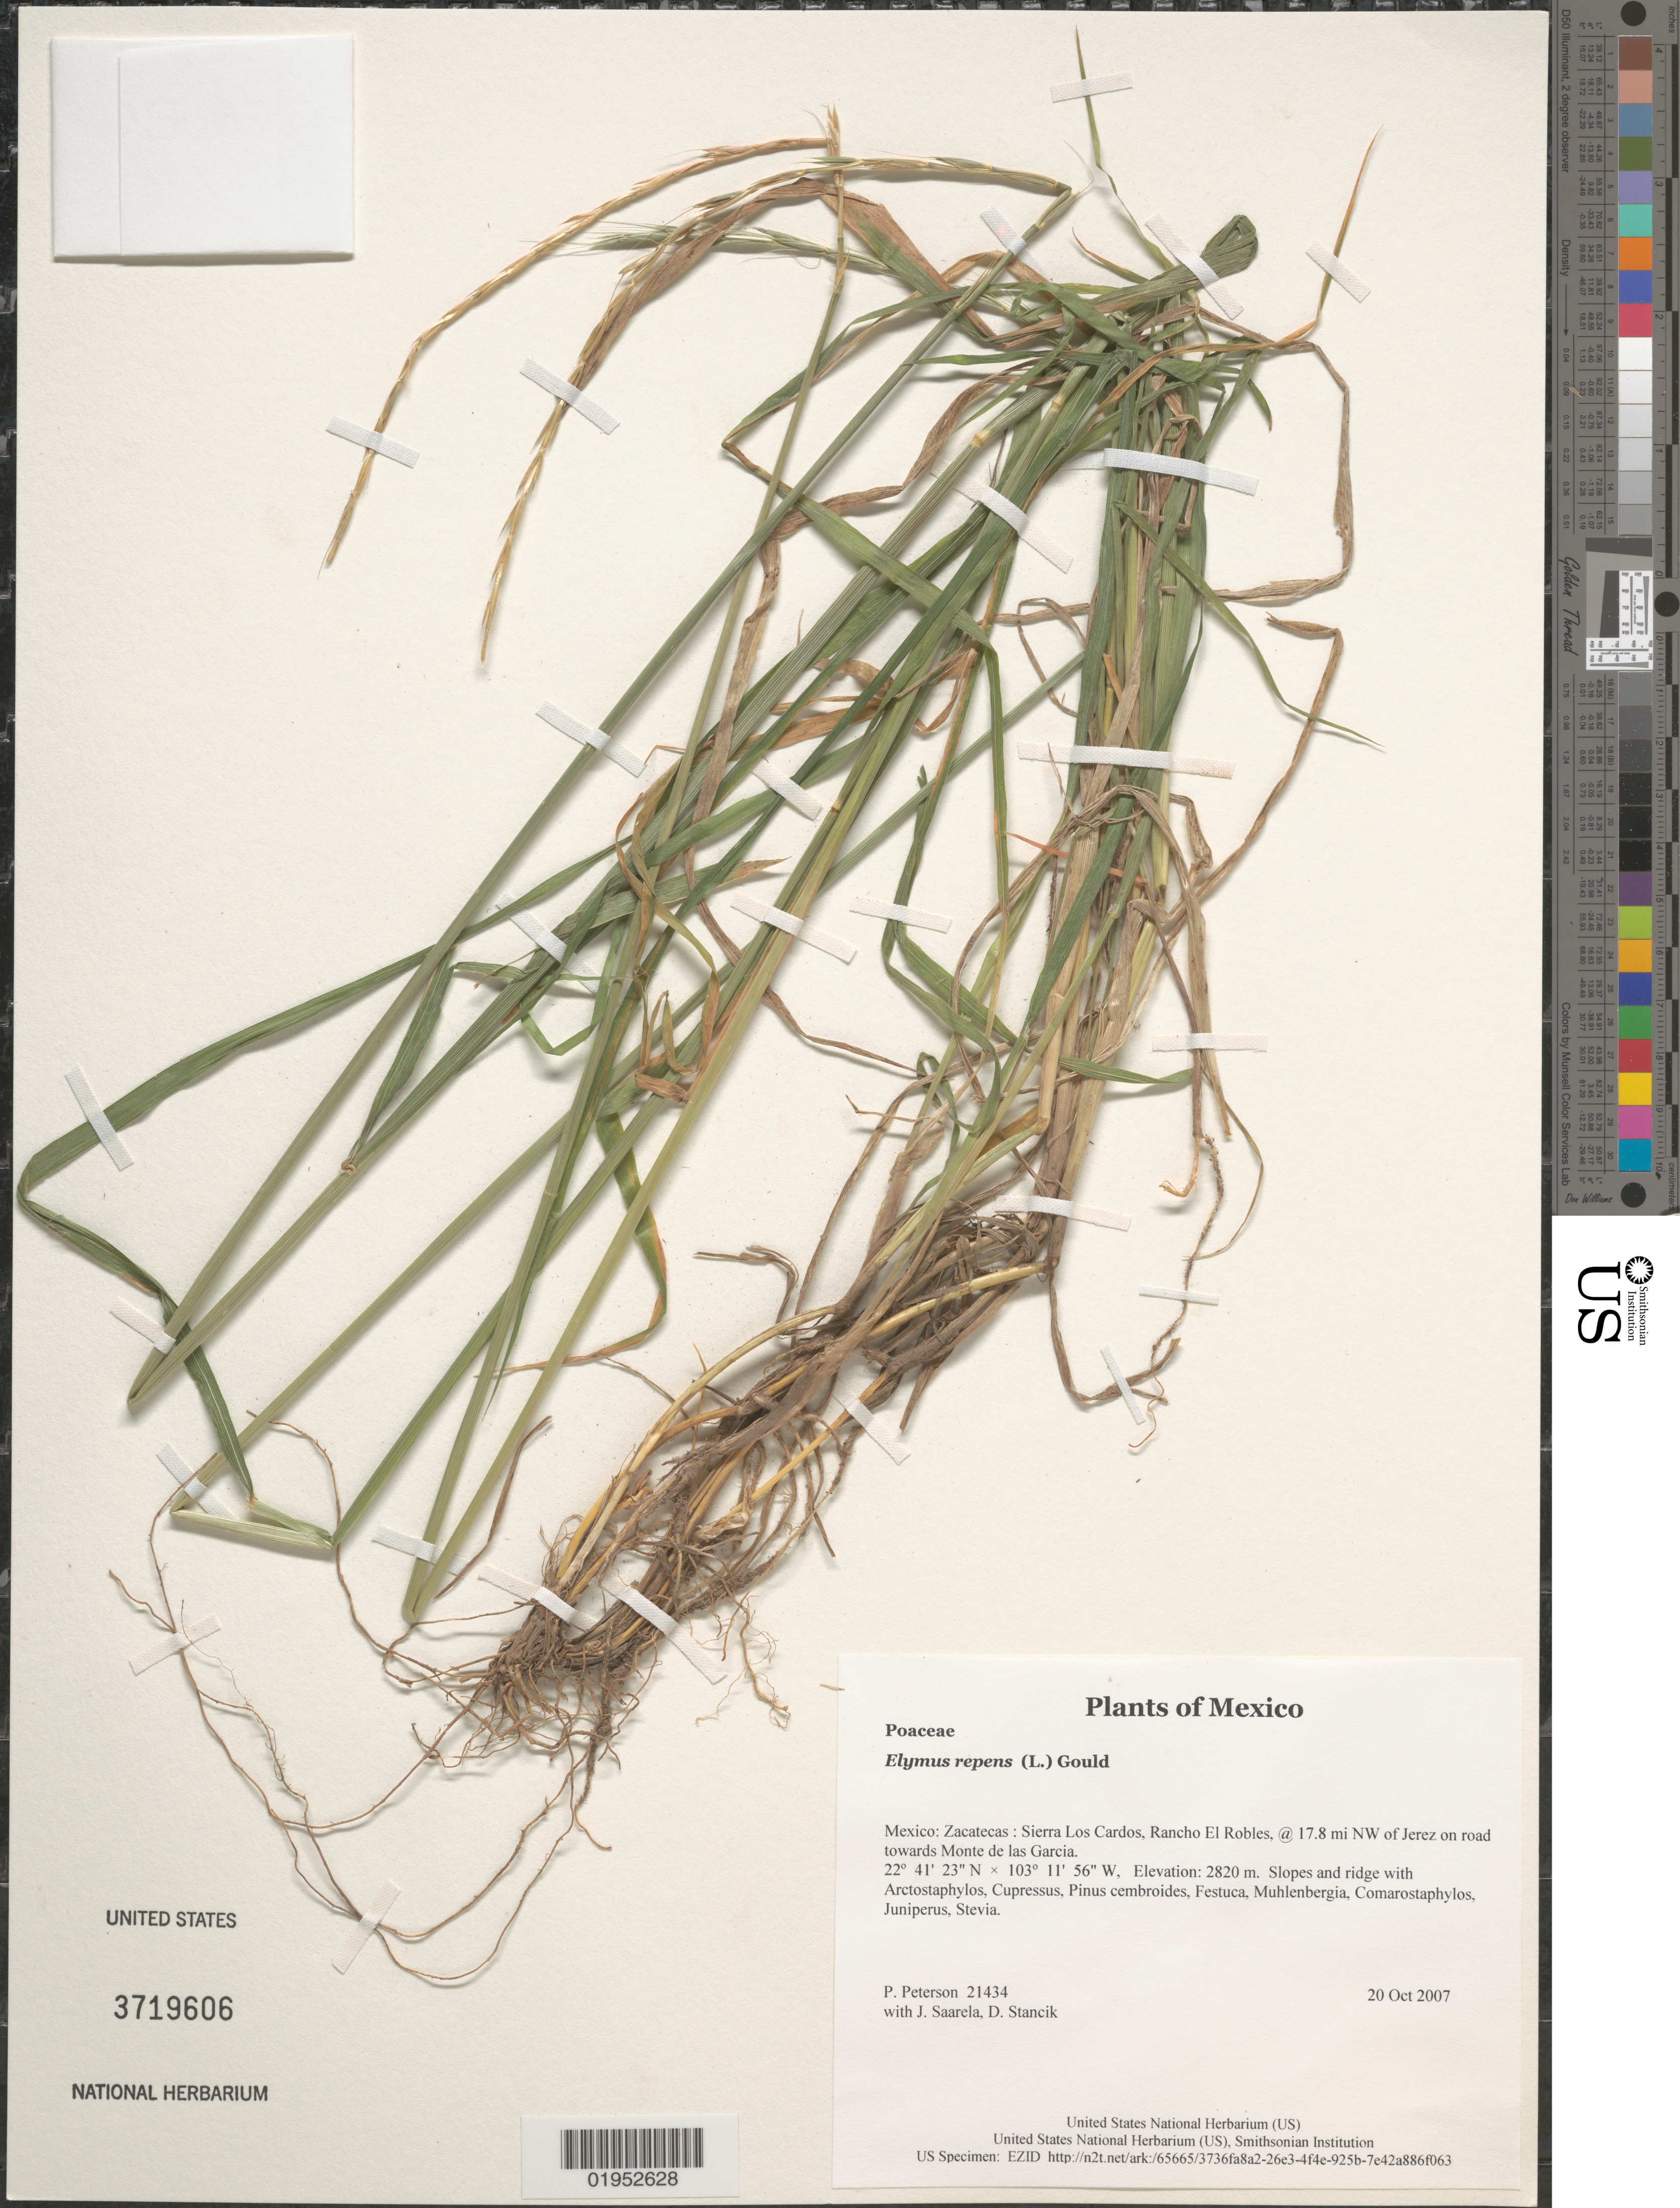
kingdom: Plantae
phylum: Tracheophyta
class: Liliopsida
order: Poales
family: Poaceae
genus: Elymus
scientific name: Elymus repens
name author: (L.) Gould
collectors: P. M. Peterson, J. Saarela & D. Stancik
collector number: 21434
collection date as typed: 20 Oct 2007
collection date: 2007-10-20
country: Mexico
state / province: Zacatecas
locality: Sierra Los Cardos, Rancho El Robles, @ 17.8 mi NW of Jerez on road towards Monte de las Garcia.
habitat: Slopes and ridge with Arctostaphylos, Cupressus, Pinus cembroides, Festuca, Muhlenbergia, Comarostaphylos, Juniperus, Stevia.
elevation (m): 2820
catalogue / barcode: US 3719606